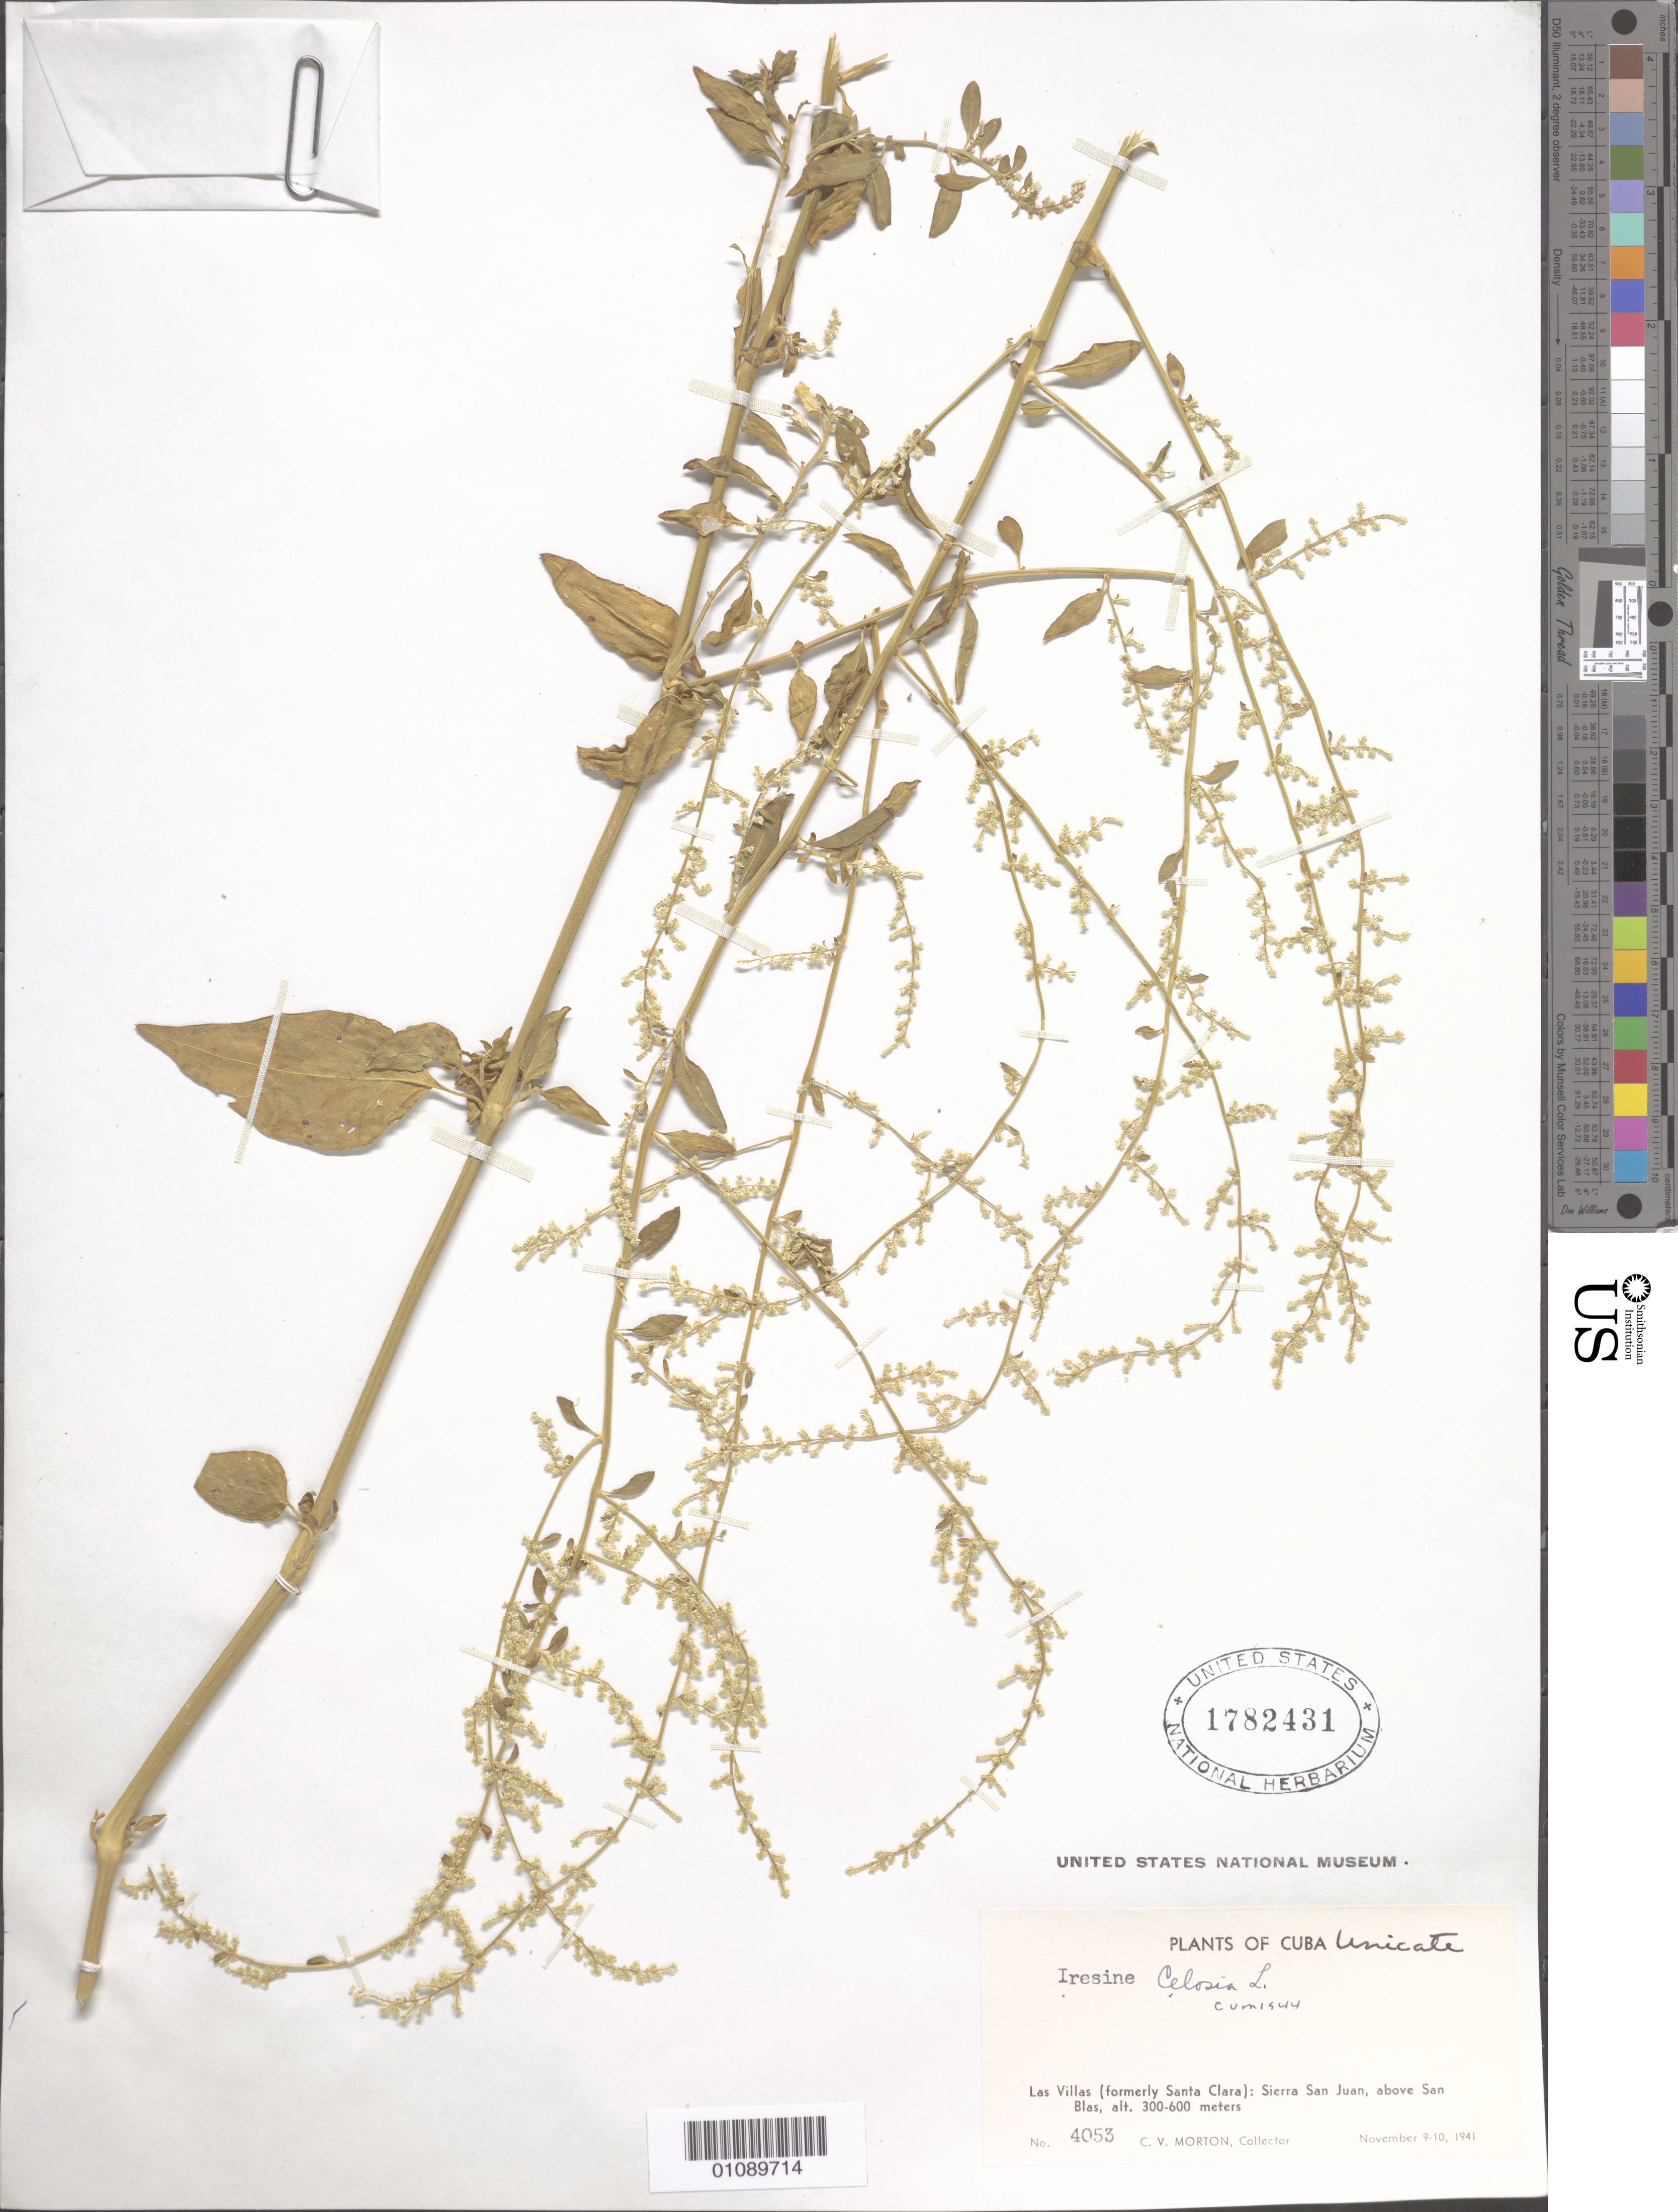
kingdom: Plantae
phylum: Tracheophyta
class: Magnoliopsida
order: Caryophyllales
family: Amaranthaceae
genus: Iresine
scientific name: Iresine celosia subsp. celosia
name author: L.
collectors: C. V. Morton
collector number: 4053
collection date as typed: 09 Nov 1941 to 10 Nov 1941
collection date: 1941-11-09/1941-11-10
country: Cuba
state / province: Las Villas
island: Cuba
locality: Las Villas (formerly Santa Clara): Sierra San Juan, above San Blas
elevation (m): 300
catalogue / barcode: US 1782431